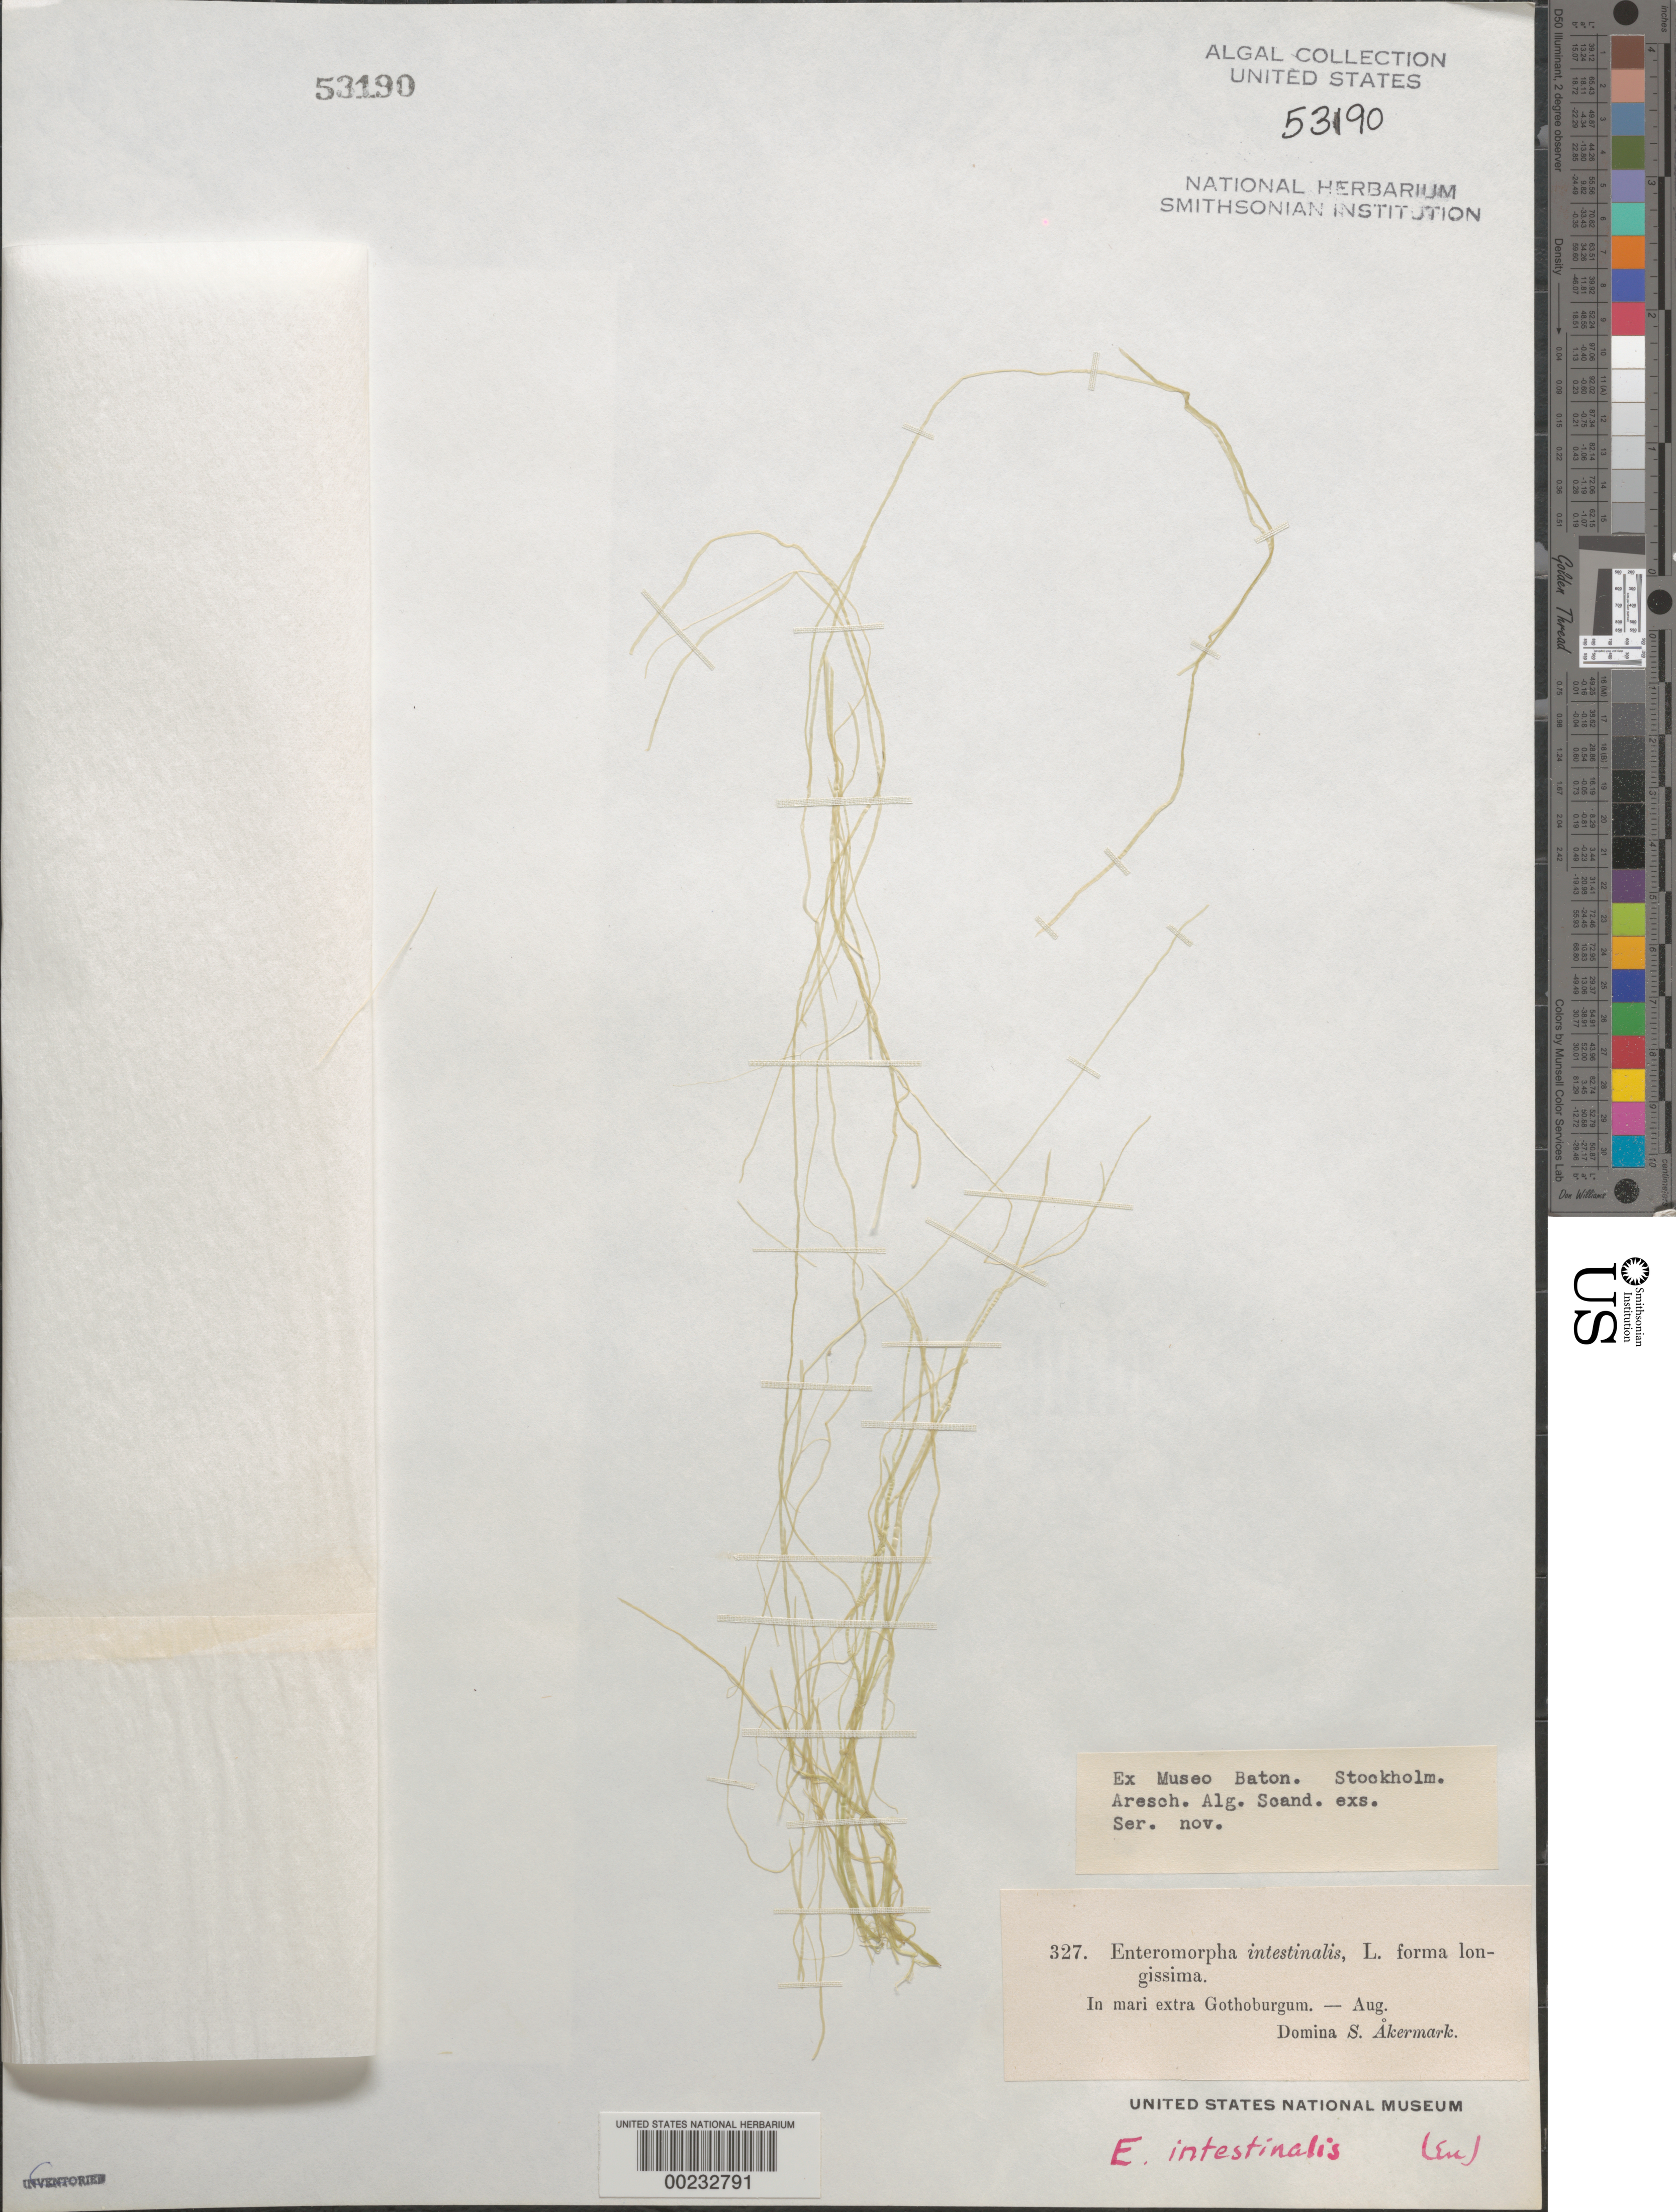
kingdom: Plantae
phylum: Chlorophyta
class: Ulvophyceae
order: Ulvales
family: Ulvaceae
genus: Ulva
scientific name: Ulva intestinalis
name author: L.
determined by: Algae name updating Project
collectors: S. Akermark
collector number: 327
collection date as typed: Aug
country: Sweden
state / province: Västra Götaland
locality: Goteborg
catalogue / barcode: US 53190